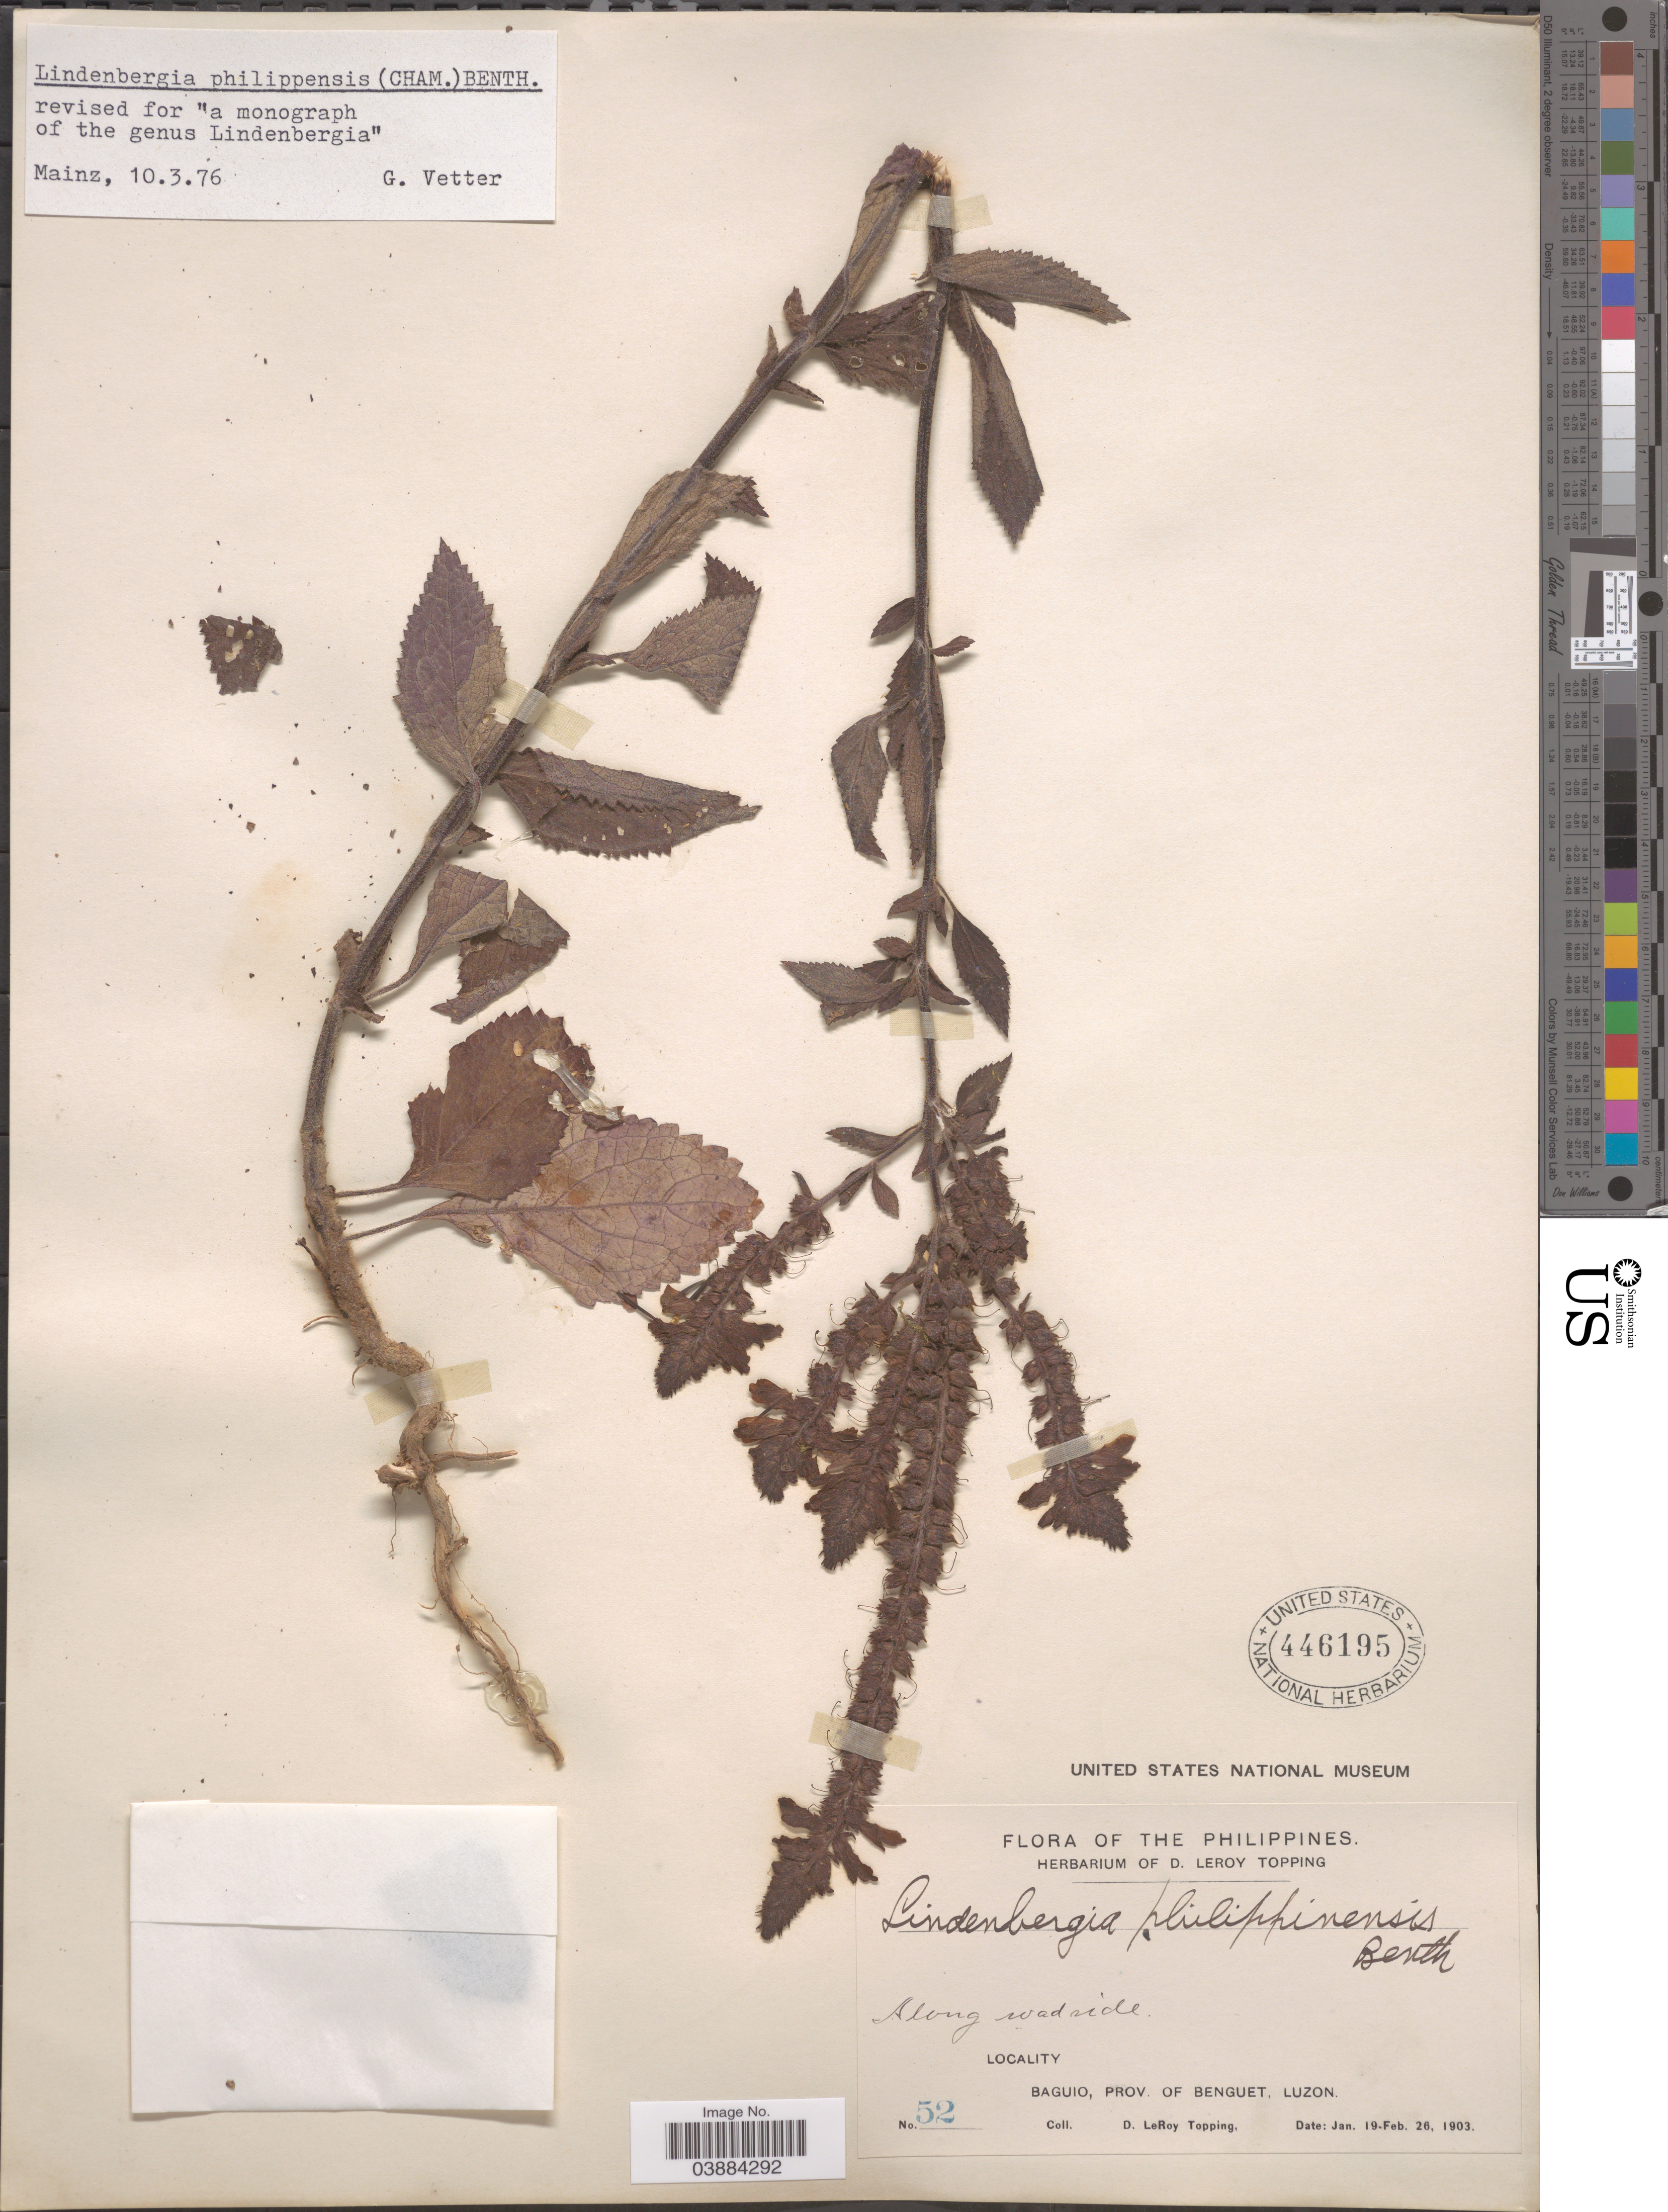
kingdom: Plantae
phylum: Tracheophyta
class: Magnoliopsida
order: Lamiales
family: Orobanchaceae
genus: Lindenbergia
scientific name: Lindenbergia philippensis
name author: (Cham. & Schltdl.) Benth.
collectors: D. L. Topping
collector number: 52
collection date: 1903-01-19/1903-02-26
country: Philippines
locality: Baguio, Prov. of Benguet, Luzon.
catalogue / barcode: US 446195